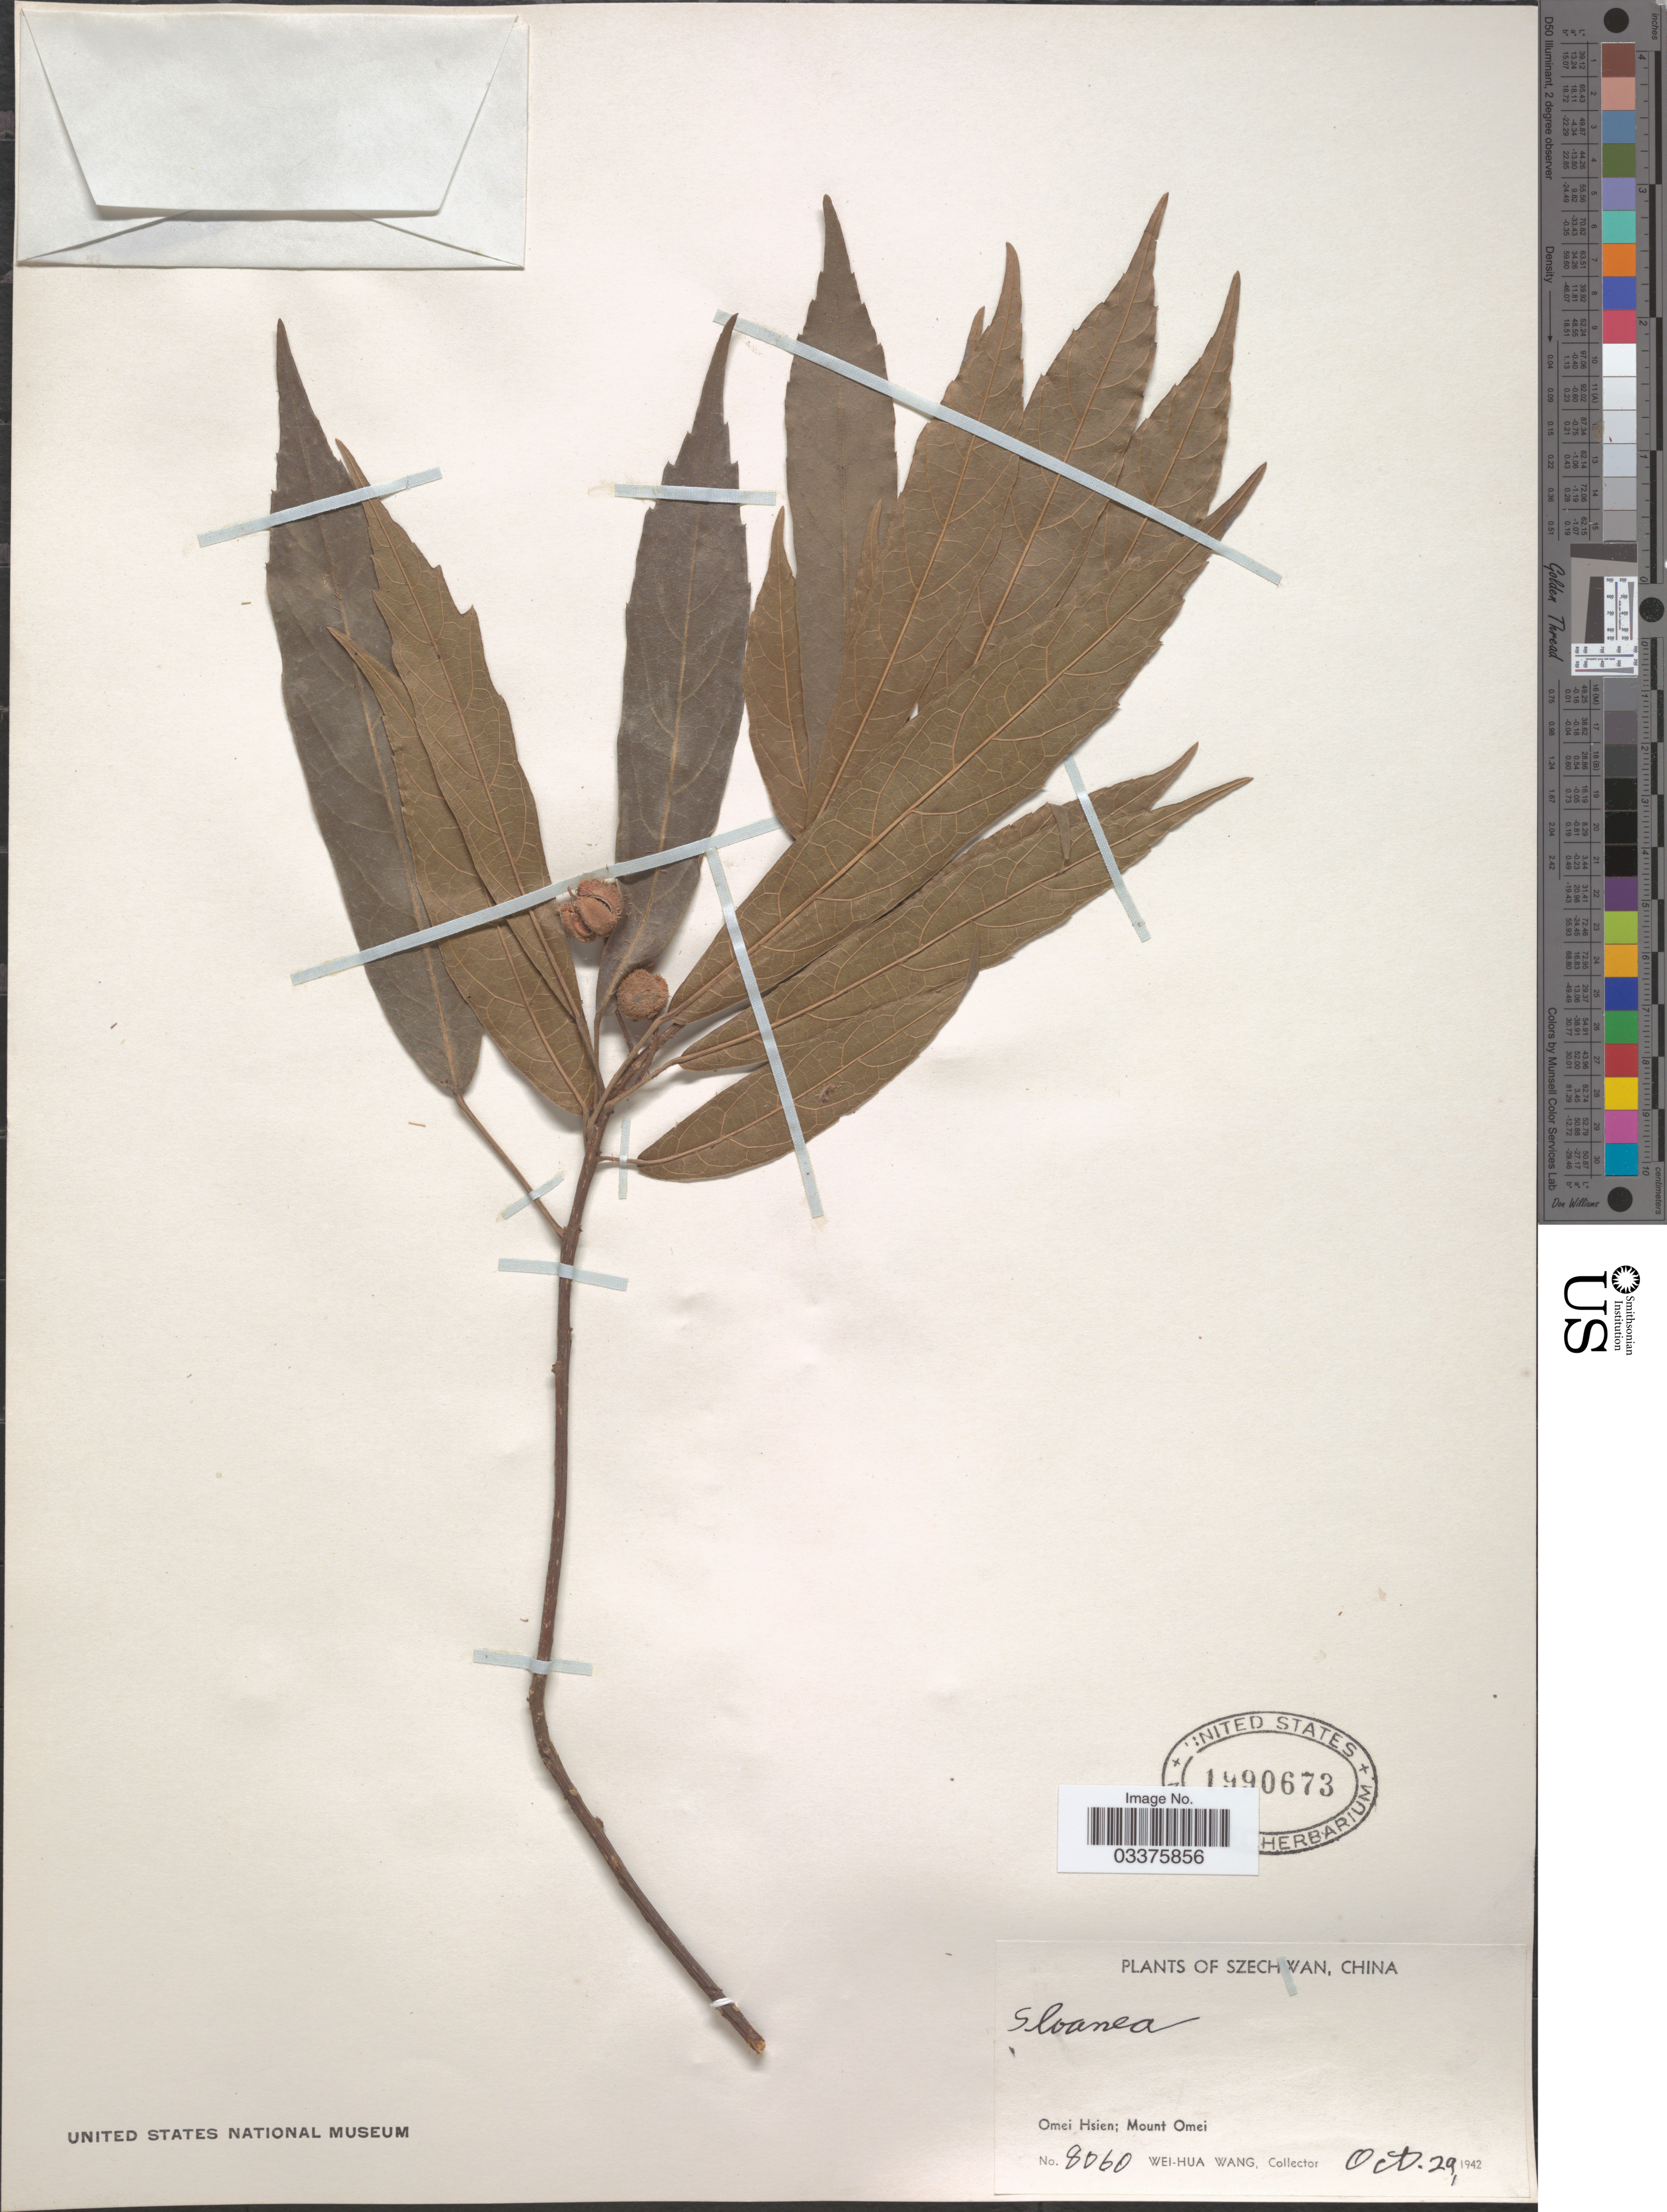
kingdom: Plantae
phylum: Tracheophyta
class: Magnoliopsida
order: Oxalidales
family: Elaeocarpaceae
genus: Sloanea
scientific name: Sloanea sp.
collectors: W. Wang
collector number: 8060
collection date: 1942-10-29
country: China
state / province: Sichuan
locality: Szechwan. Omei Hsien; Mount Omei.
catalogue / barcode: US 1990673